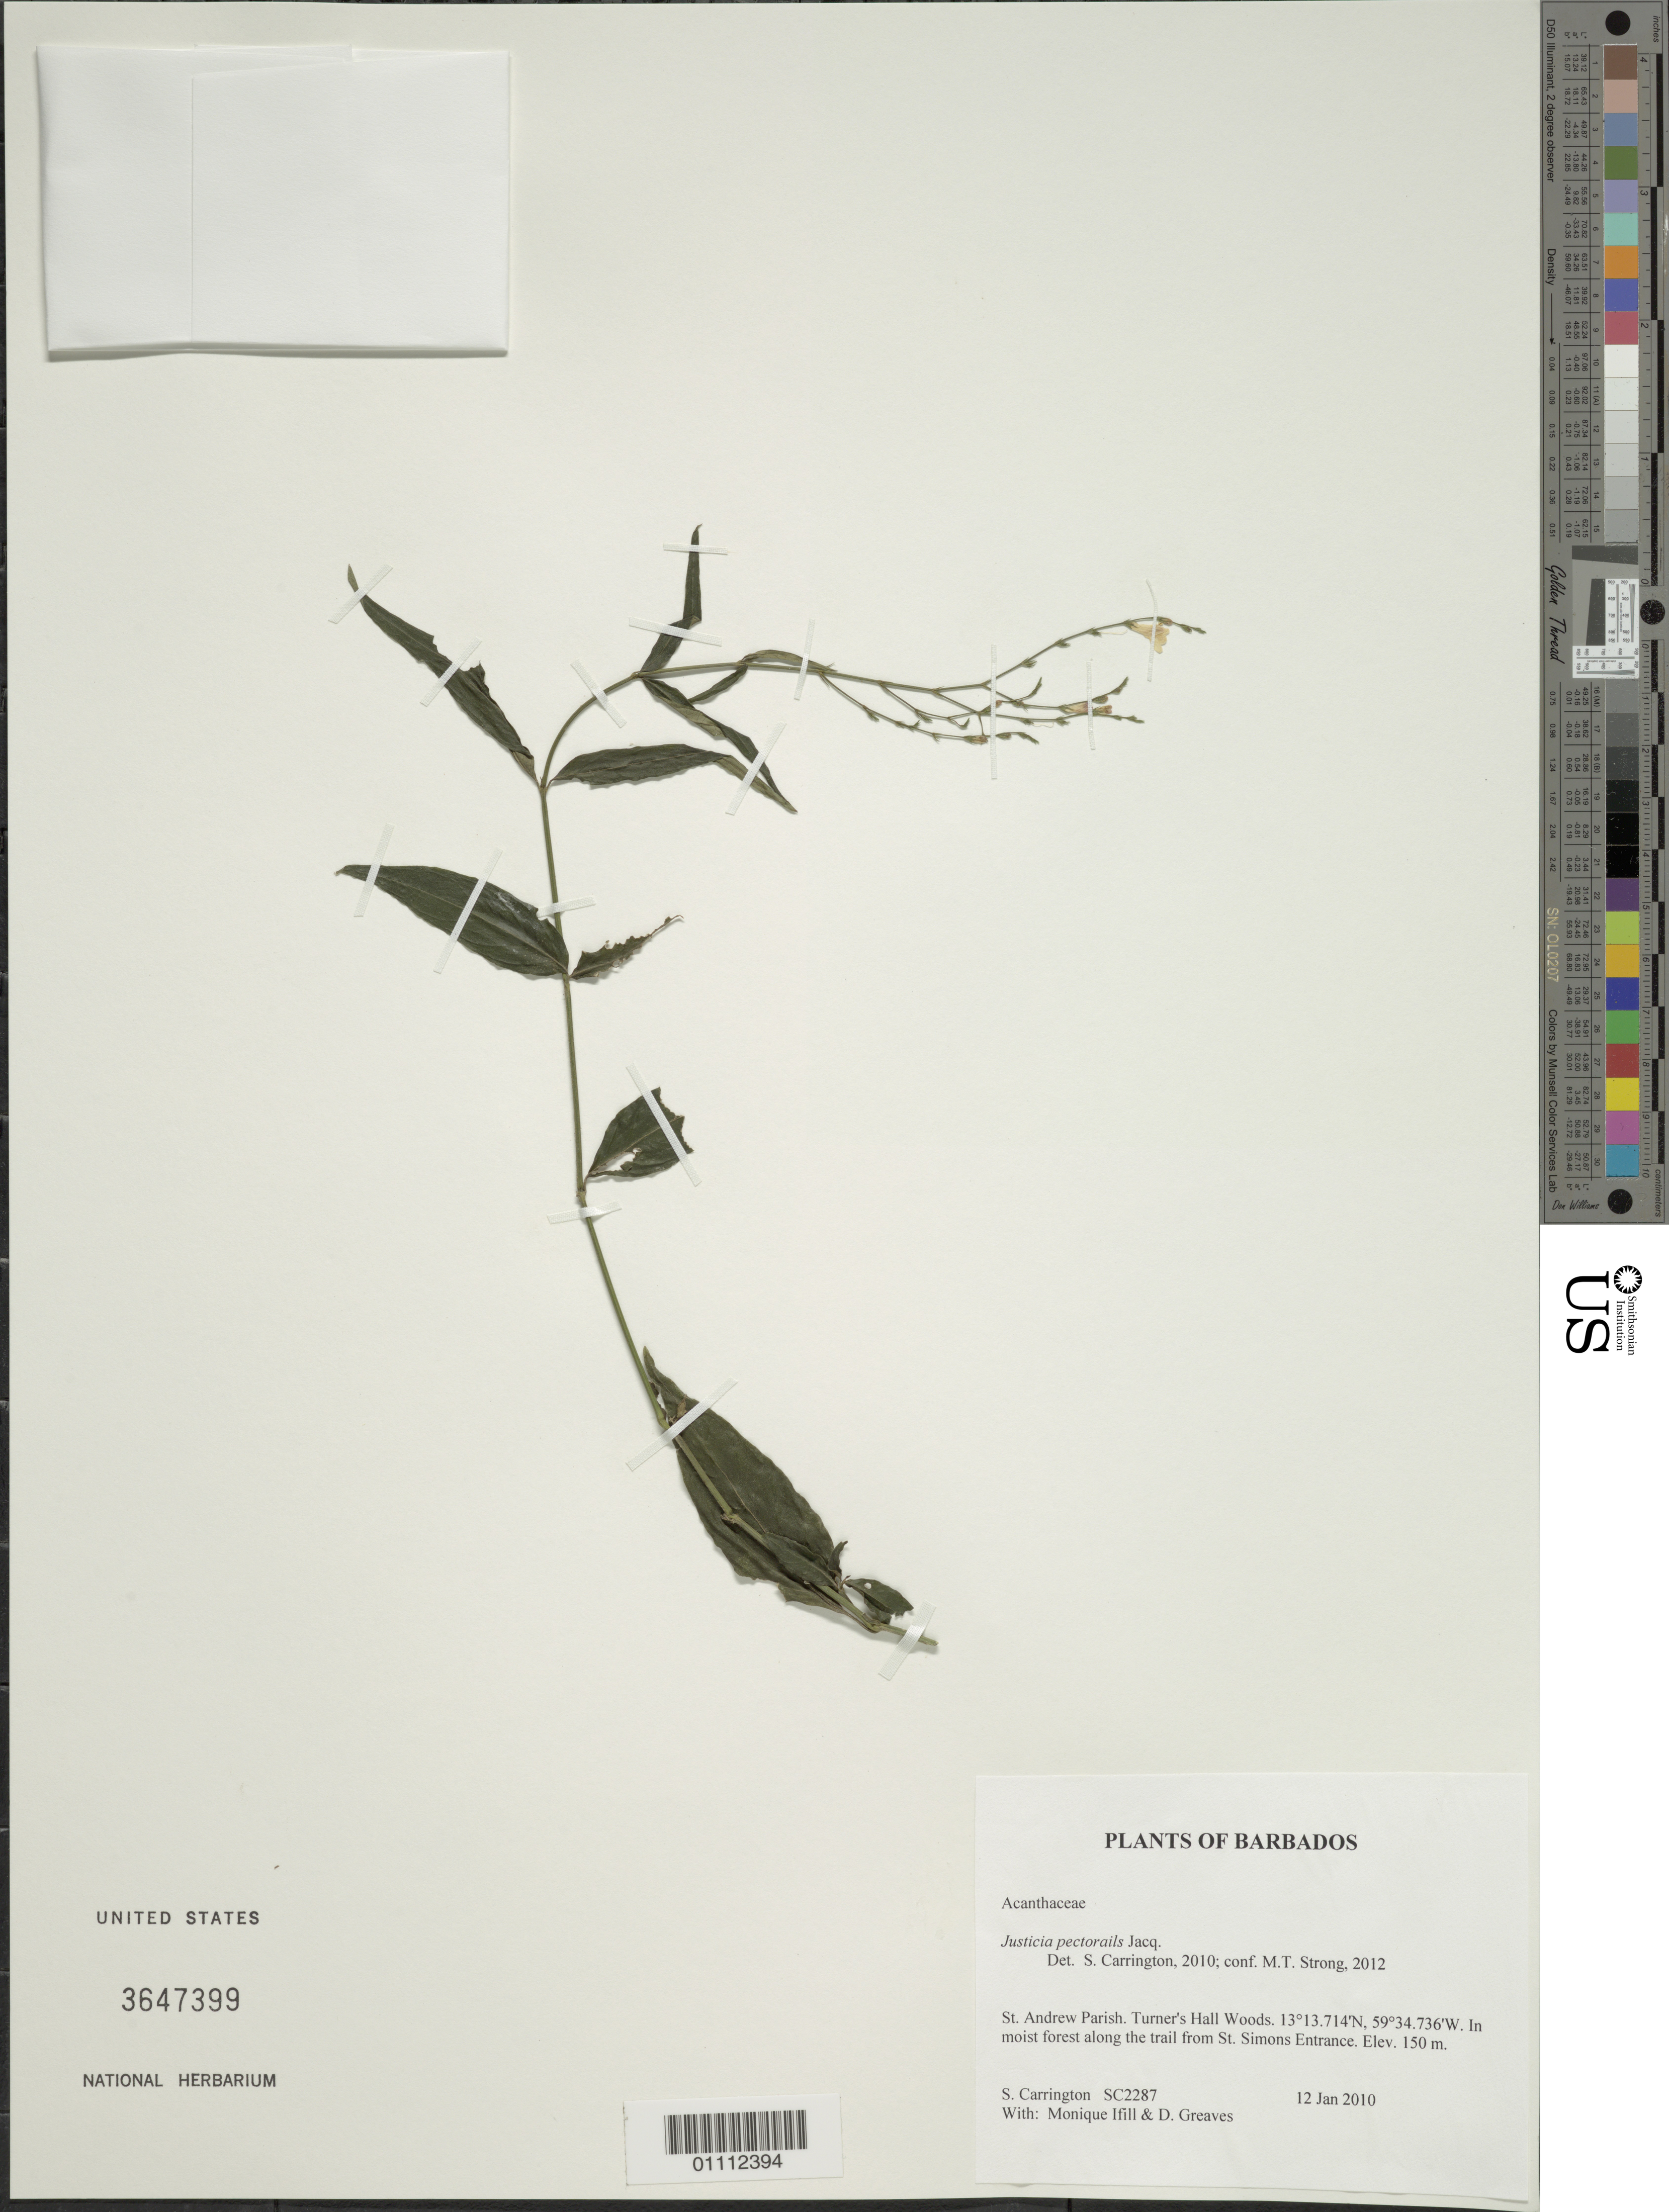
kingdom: Plantae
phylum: Tracheophyta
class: Magnoliopsida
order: Lamiales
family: Acanthaceae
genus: Justicia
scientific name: Justicia pectoralis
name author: Jacq.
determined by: Carrington, C. M. S.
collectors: C. M. S. Carrington, M. Ifill & D. Greaves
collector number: SC2287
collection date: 2012-01-12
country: Barbados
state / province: Saint Andrew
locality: Turner's Hall Woods. Trail from St. Simons Entrance.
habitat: In moist forest along trail.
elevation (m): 150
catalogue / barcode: US 3647399